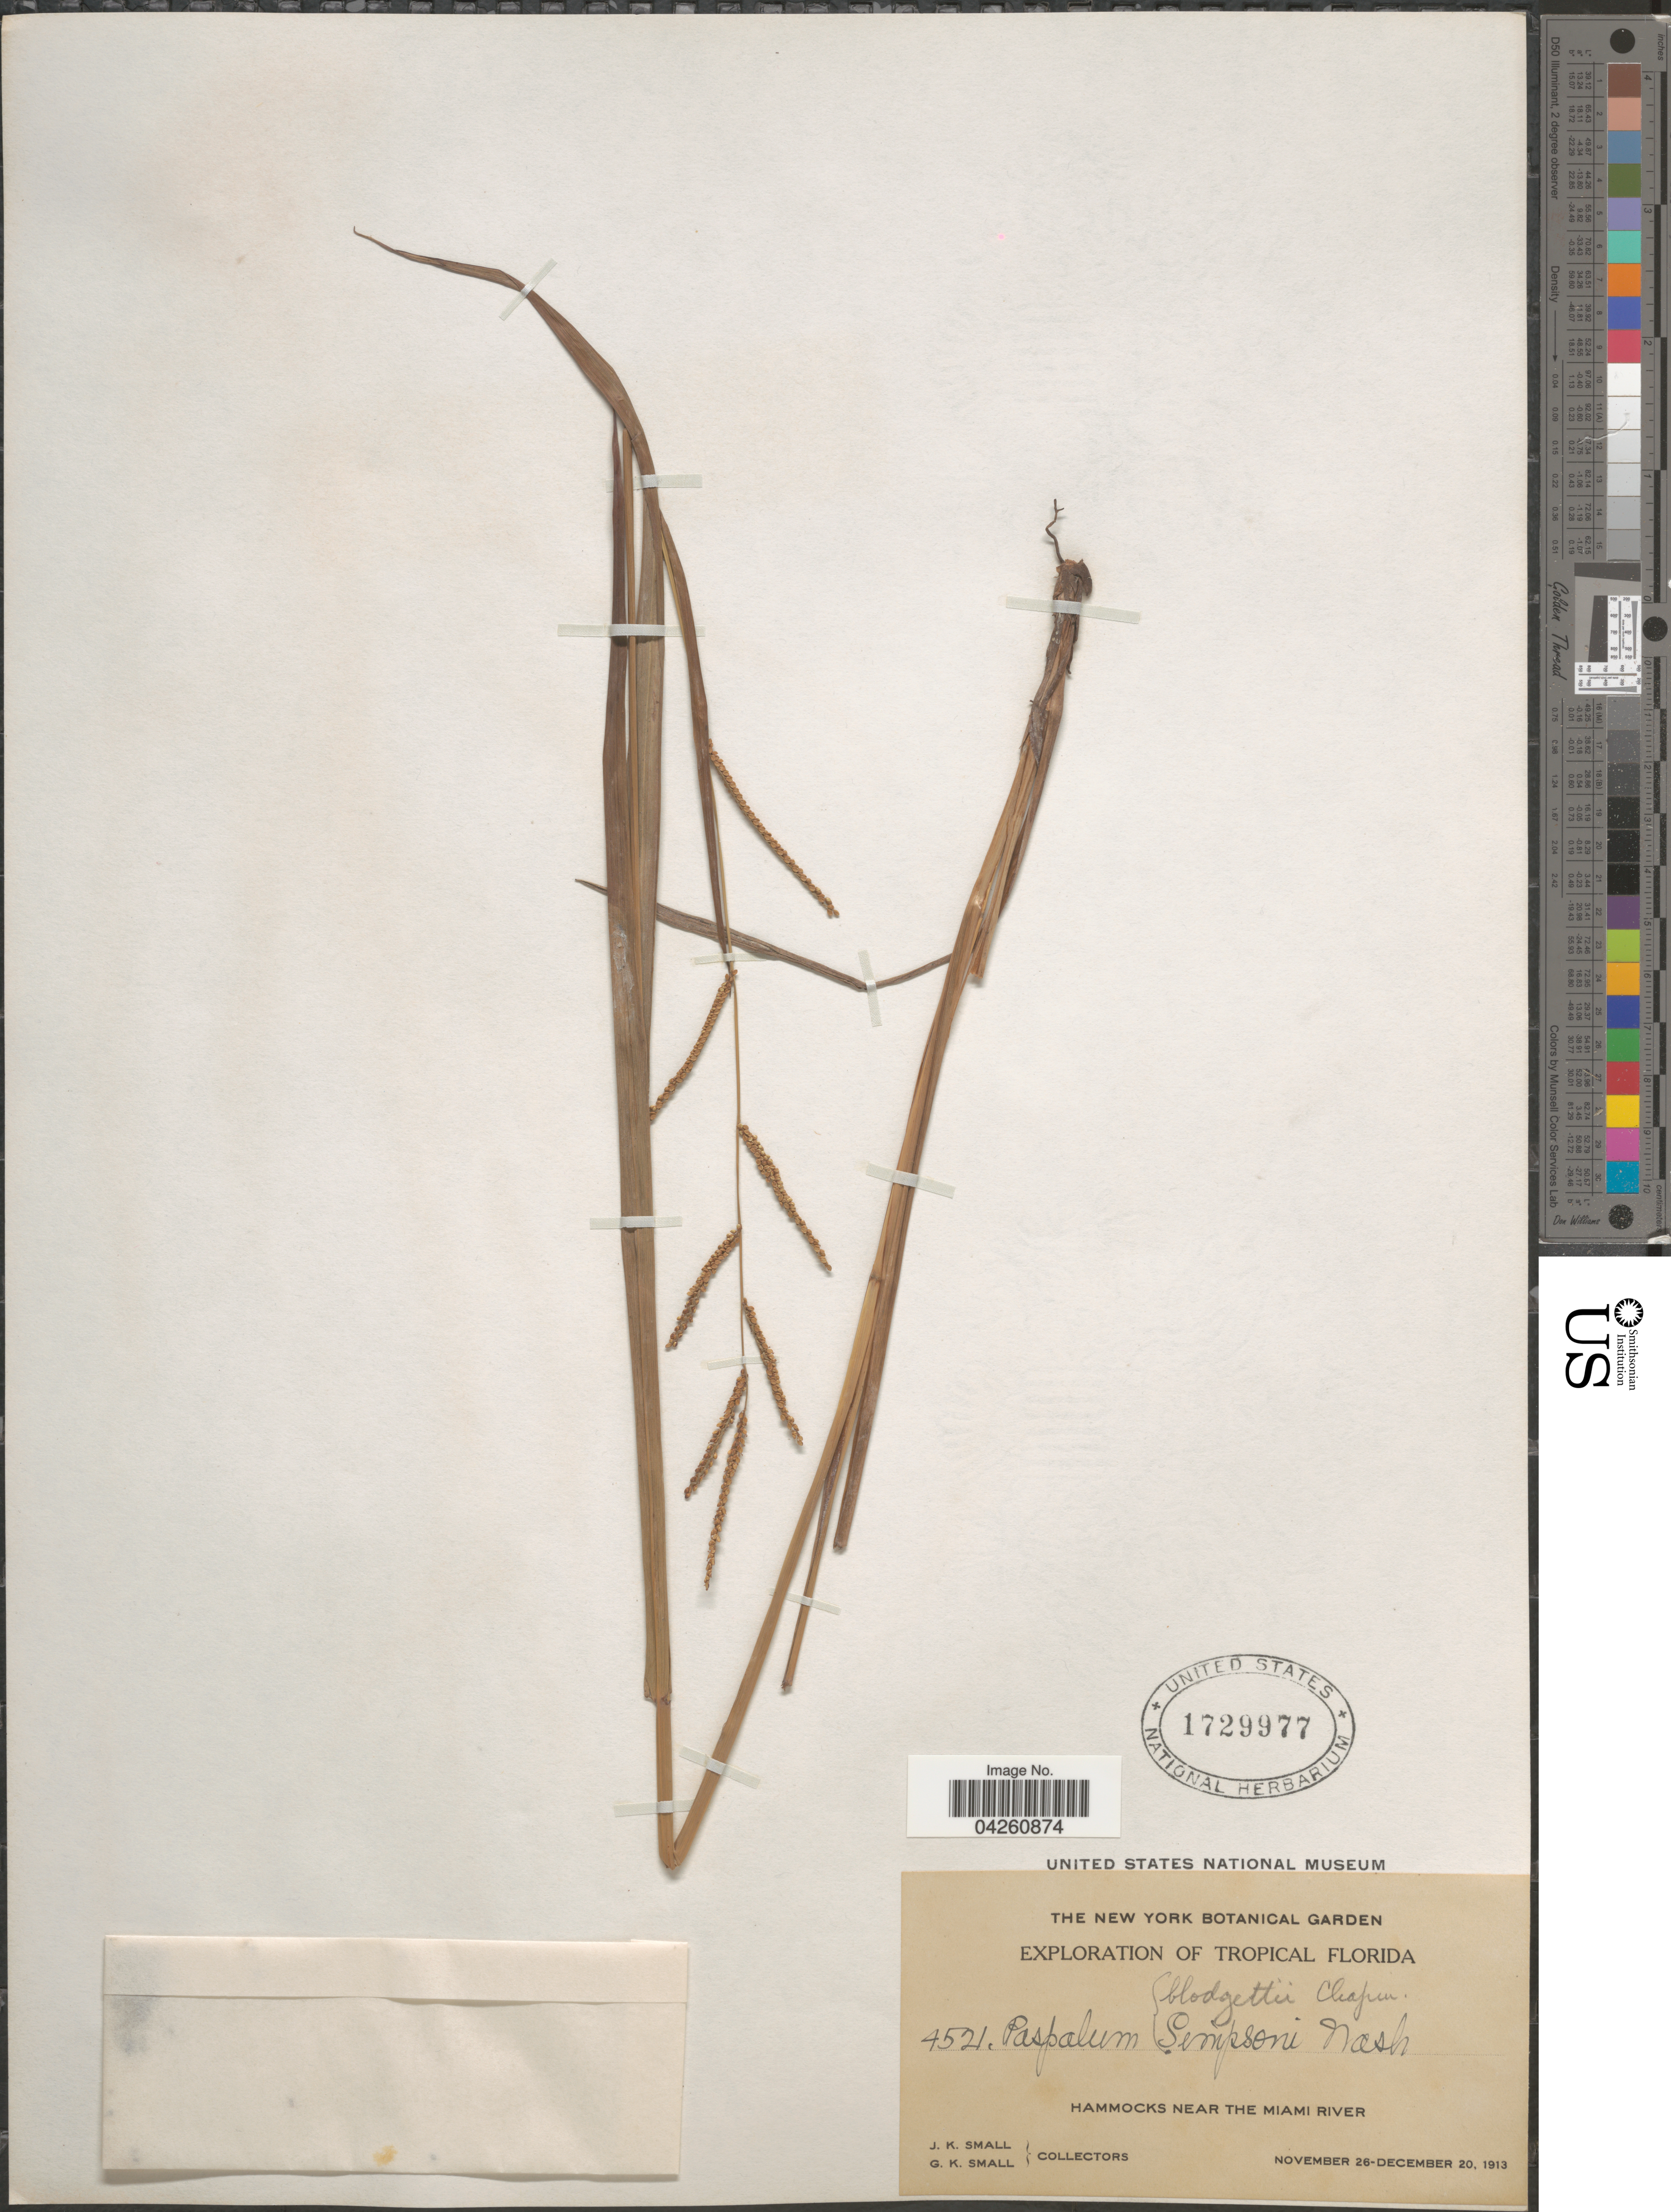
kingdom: Plantae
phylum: Tracheophyta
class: Liliopsida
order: Poales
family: Poaceae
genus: Paspalum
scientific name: Paspalum blodgettii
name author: Chapm.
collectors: J. K. Small & G. K. Small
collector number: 4521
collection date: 1913-11-26/1913-12-20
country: United States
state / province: Florida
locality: Exploration of Tropical Florida. Hammocks near the Miami River.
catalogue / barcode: US 1729977